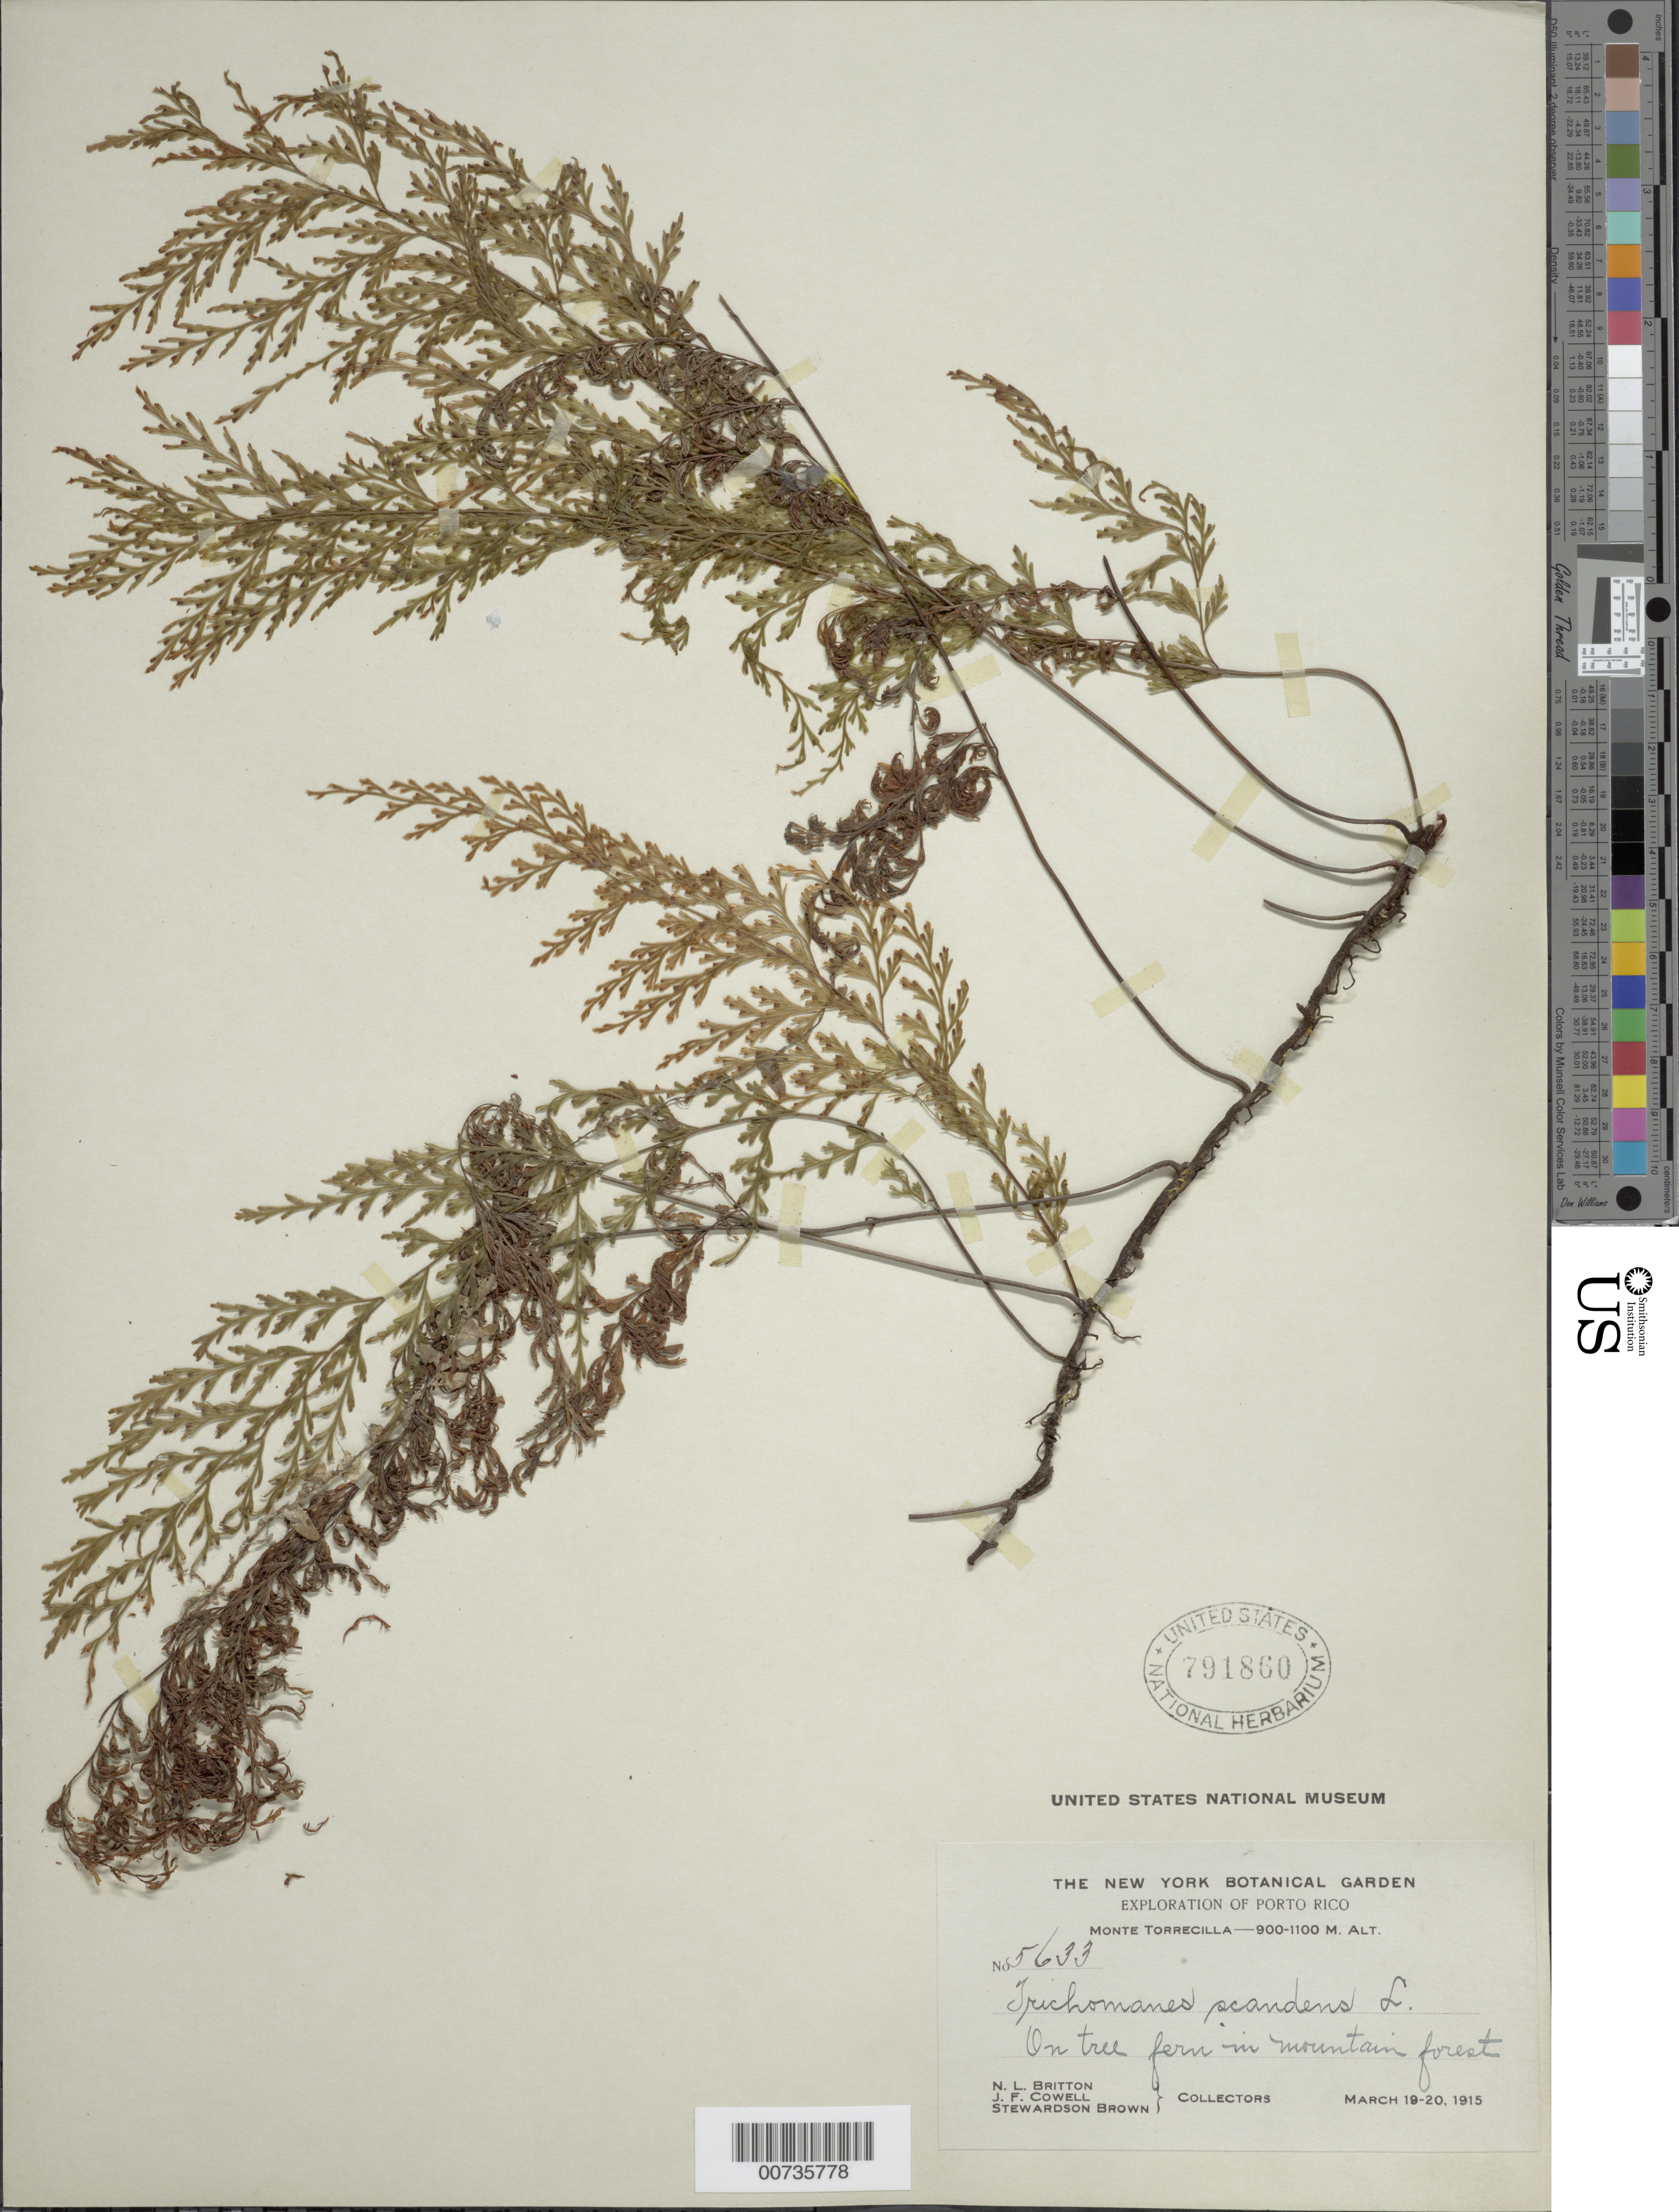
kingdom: Plantae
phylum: Tracheophyta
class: Polypodiopsida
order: Hymenophyllales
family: Hymenophyllaceae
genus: Trichomanes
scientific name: Trichomanes scandens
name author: L.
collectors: N. Britton, J. F. Cowell & S. Brown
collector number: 5633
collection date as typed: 19 Mar 1915 and 20 Mar 1915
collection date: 1915-03-19,1915-03-20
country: Puerto Rico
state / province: Barranquitas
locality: Monte Torrecilla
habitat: On tree fern in mountain forest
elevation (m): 900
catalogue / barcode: US 791860